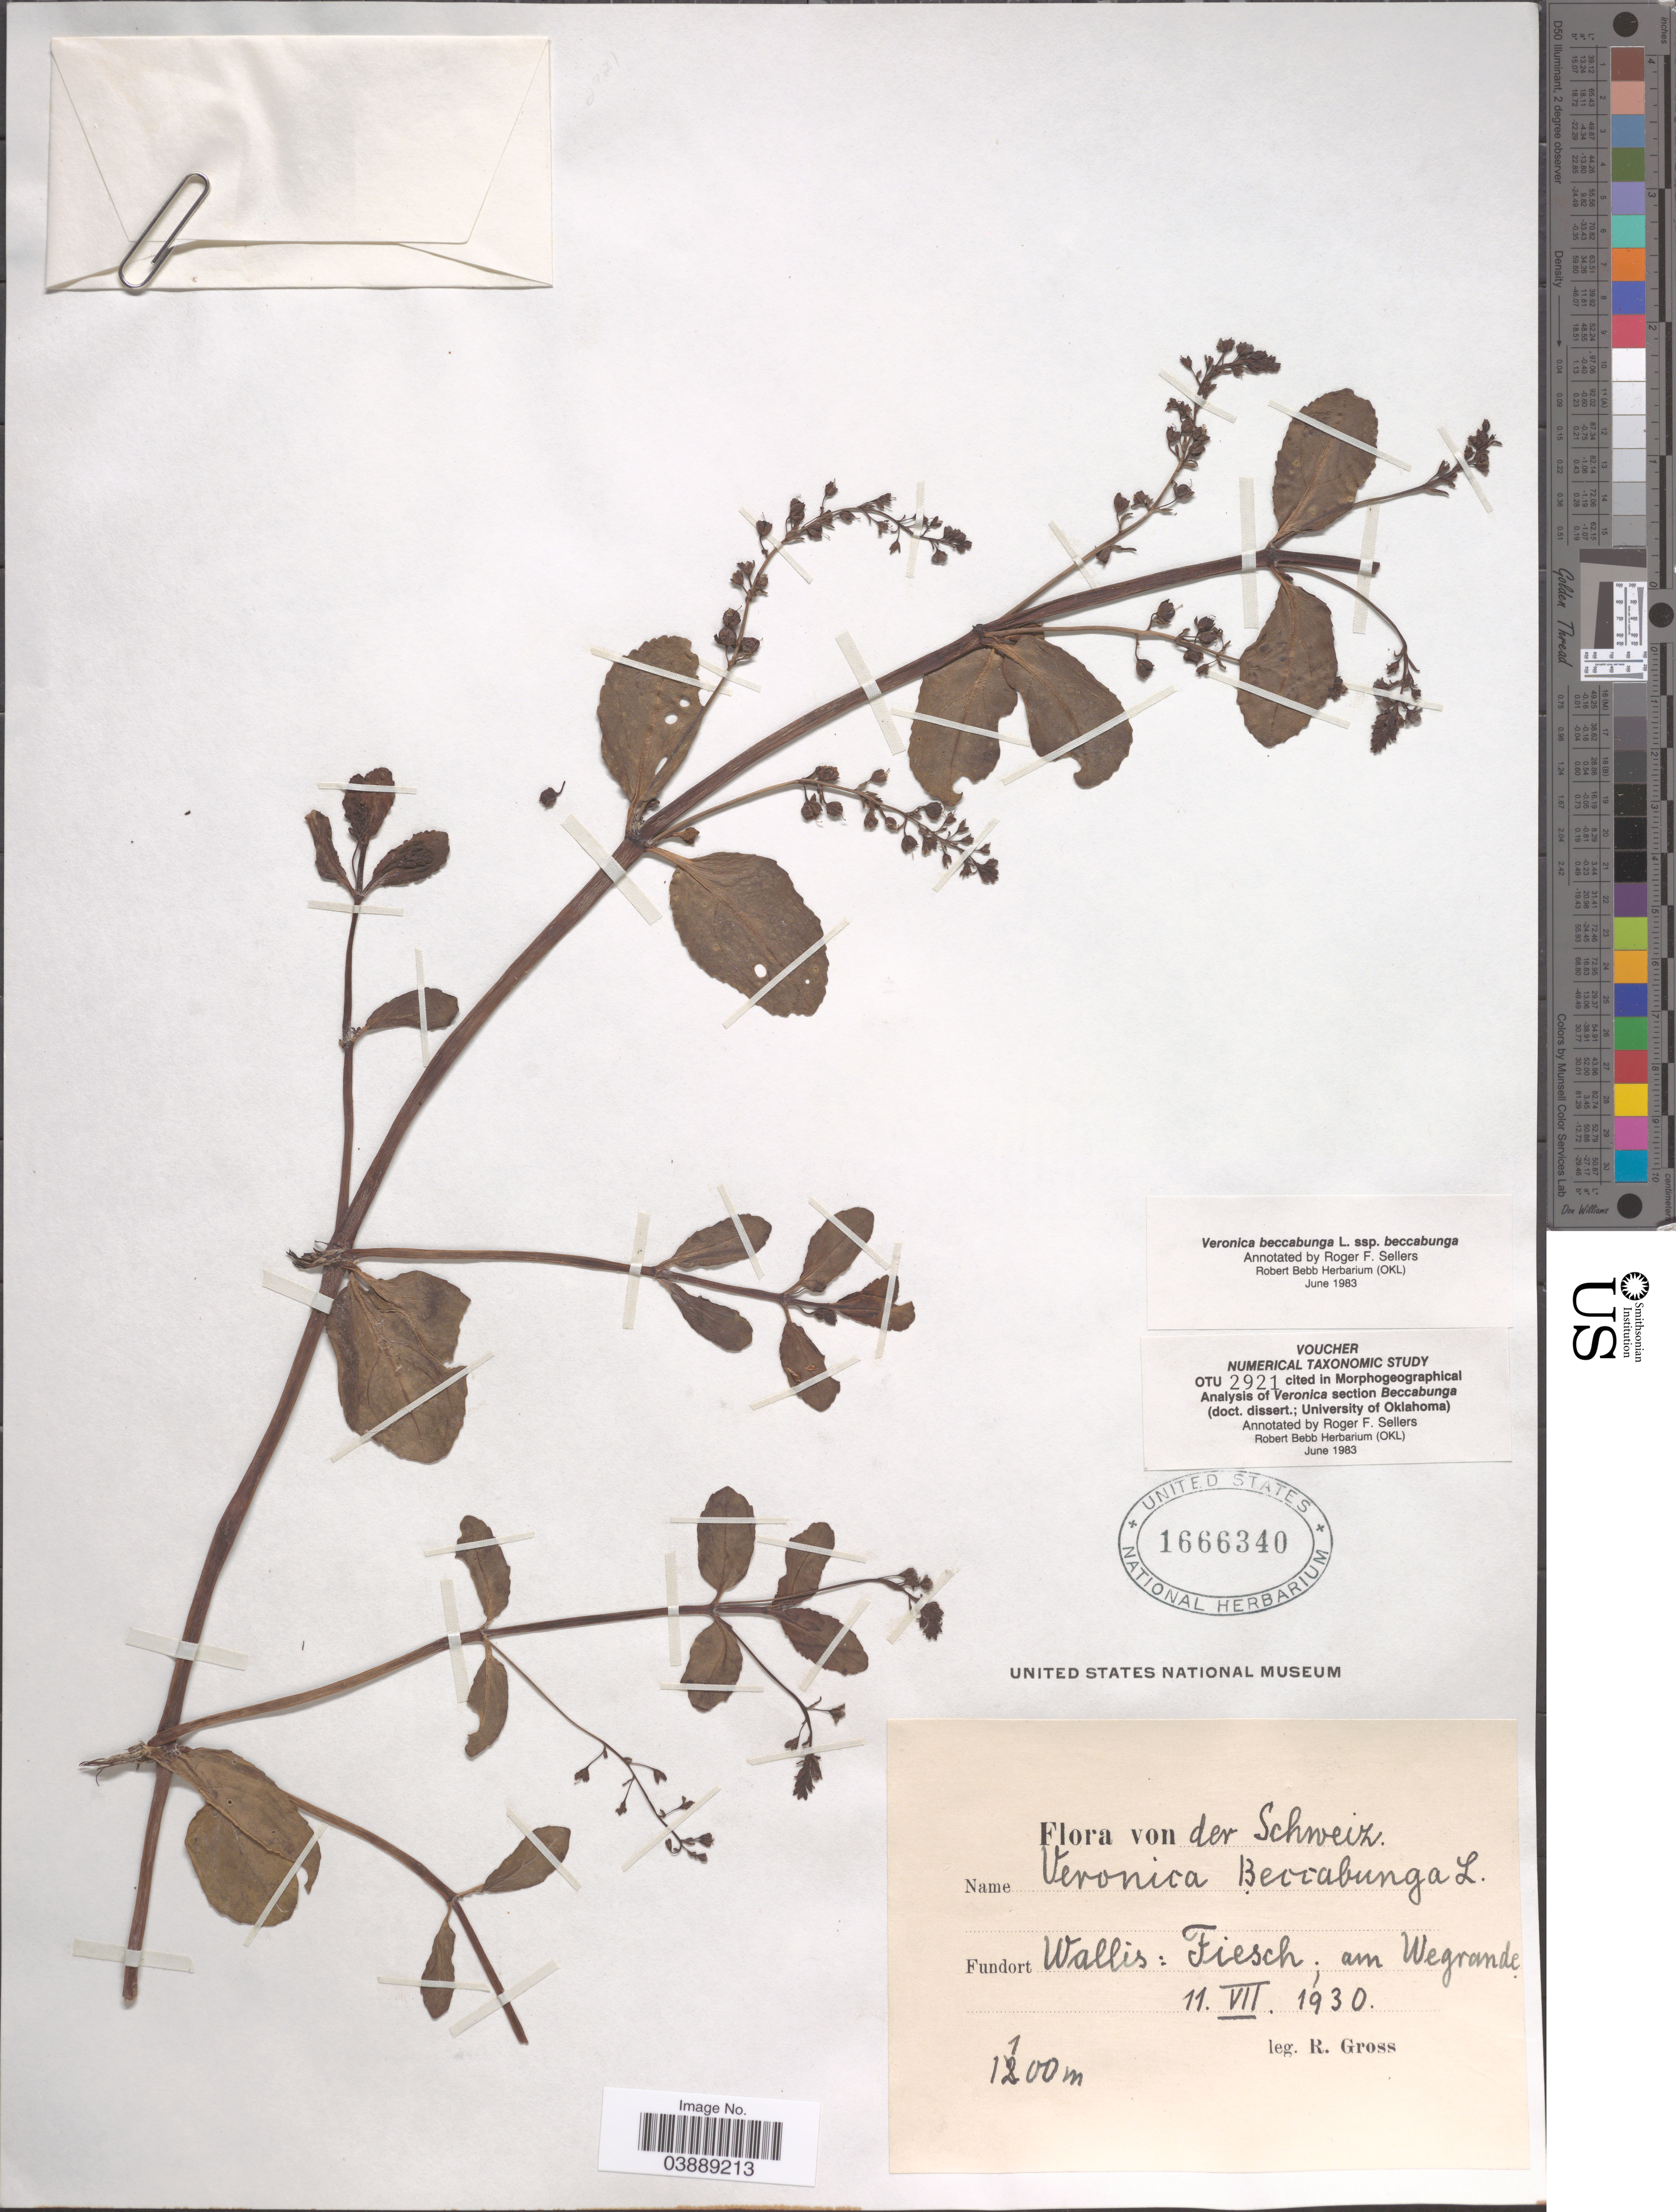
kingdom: Plantae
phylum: Tracheophyta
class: Magnoliopsida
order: Lamiales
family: Plantaginaceae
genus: Veronica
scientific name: Veronica beccabunga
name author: L.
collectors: R. Gross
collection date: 1930-07-11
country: Switzerland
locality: Schweiz. Wallis: Fiesch; am Wegrande.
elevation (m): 1100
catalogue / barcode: US 1666340